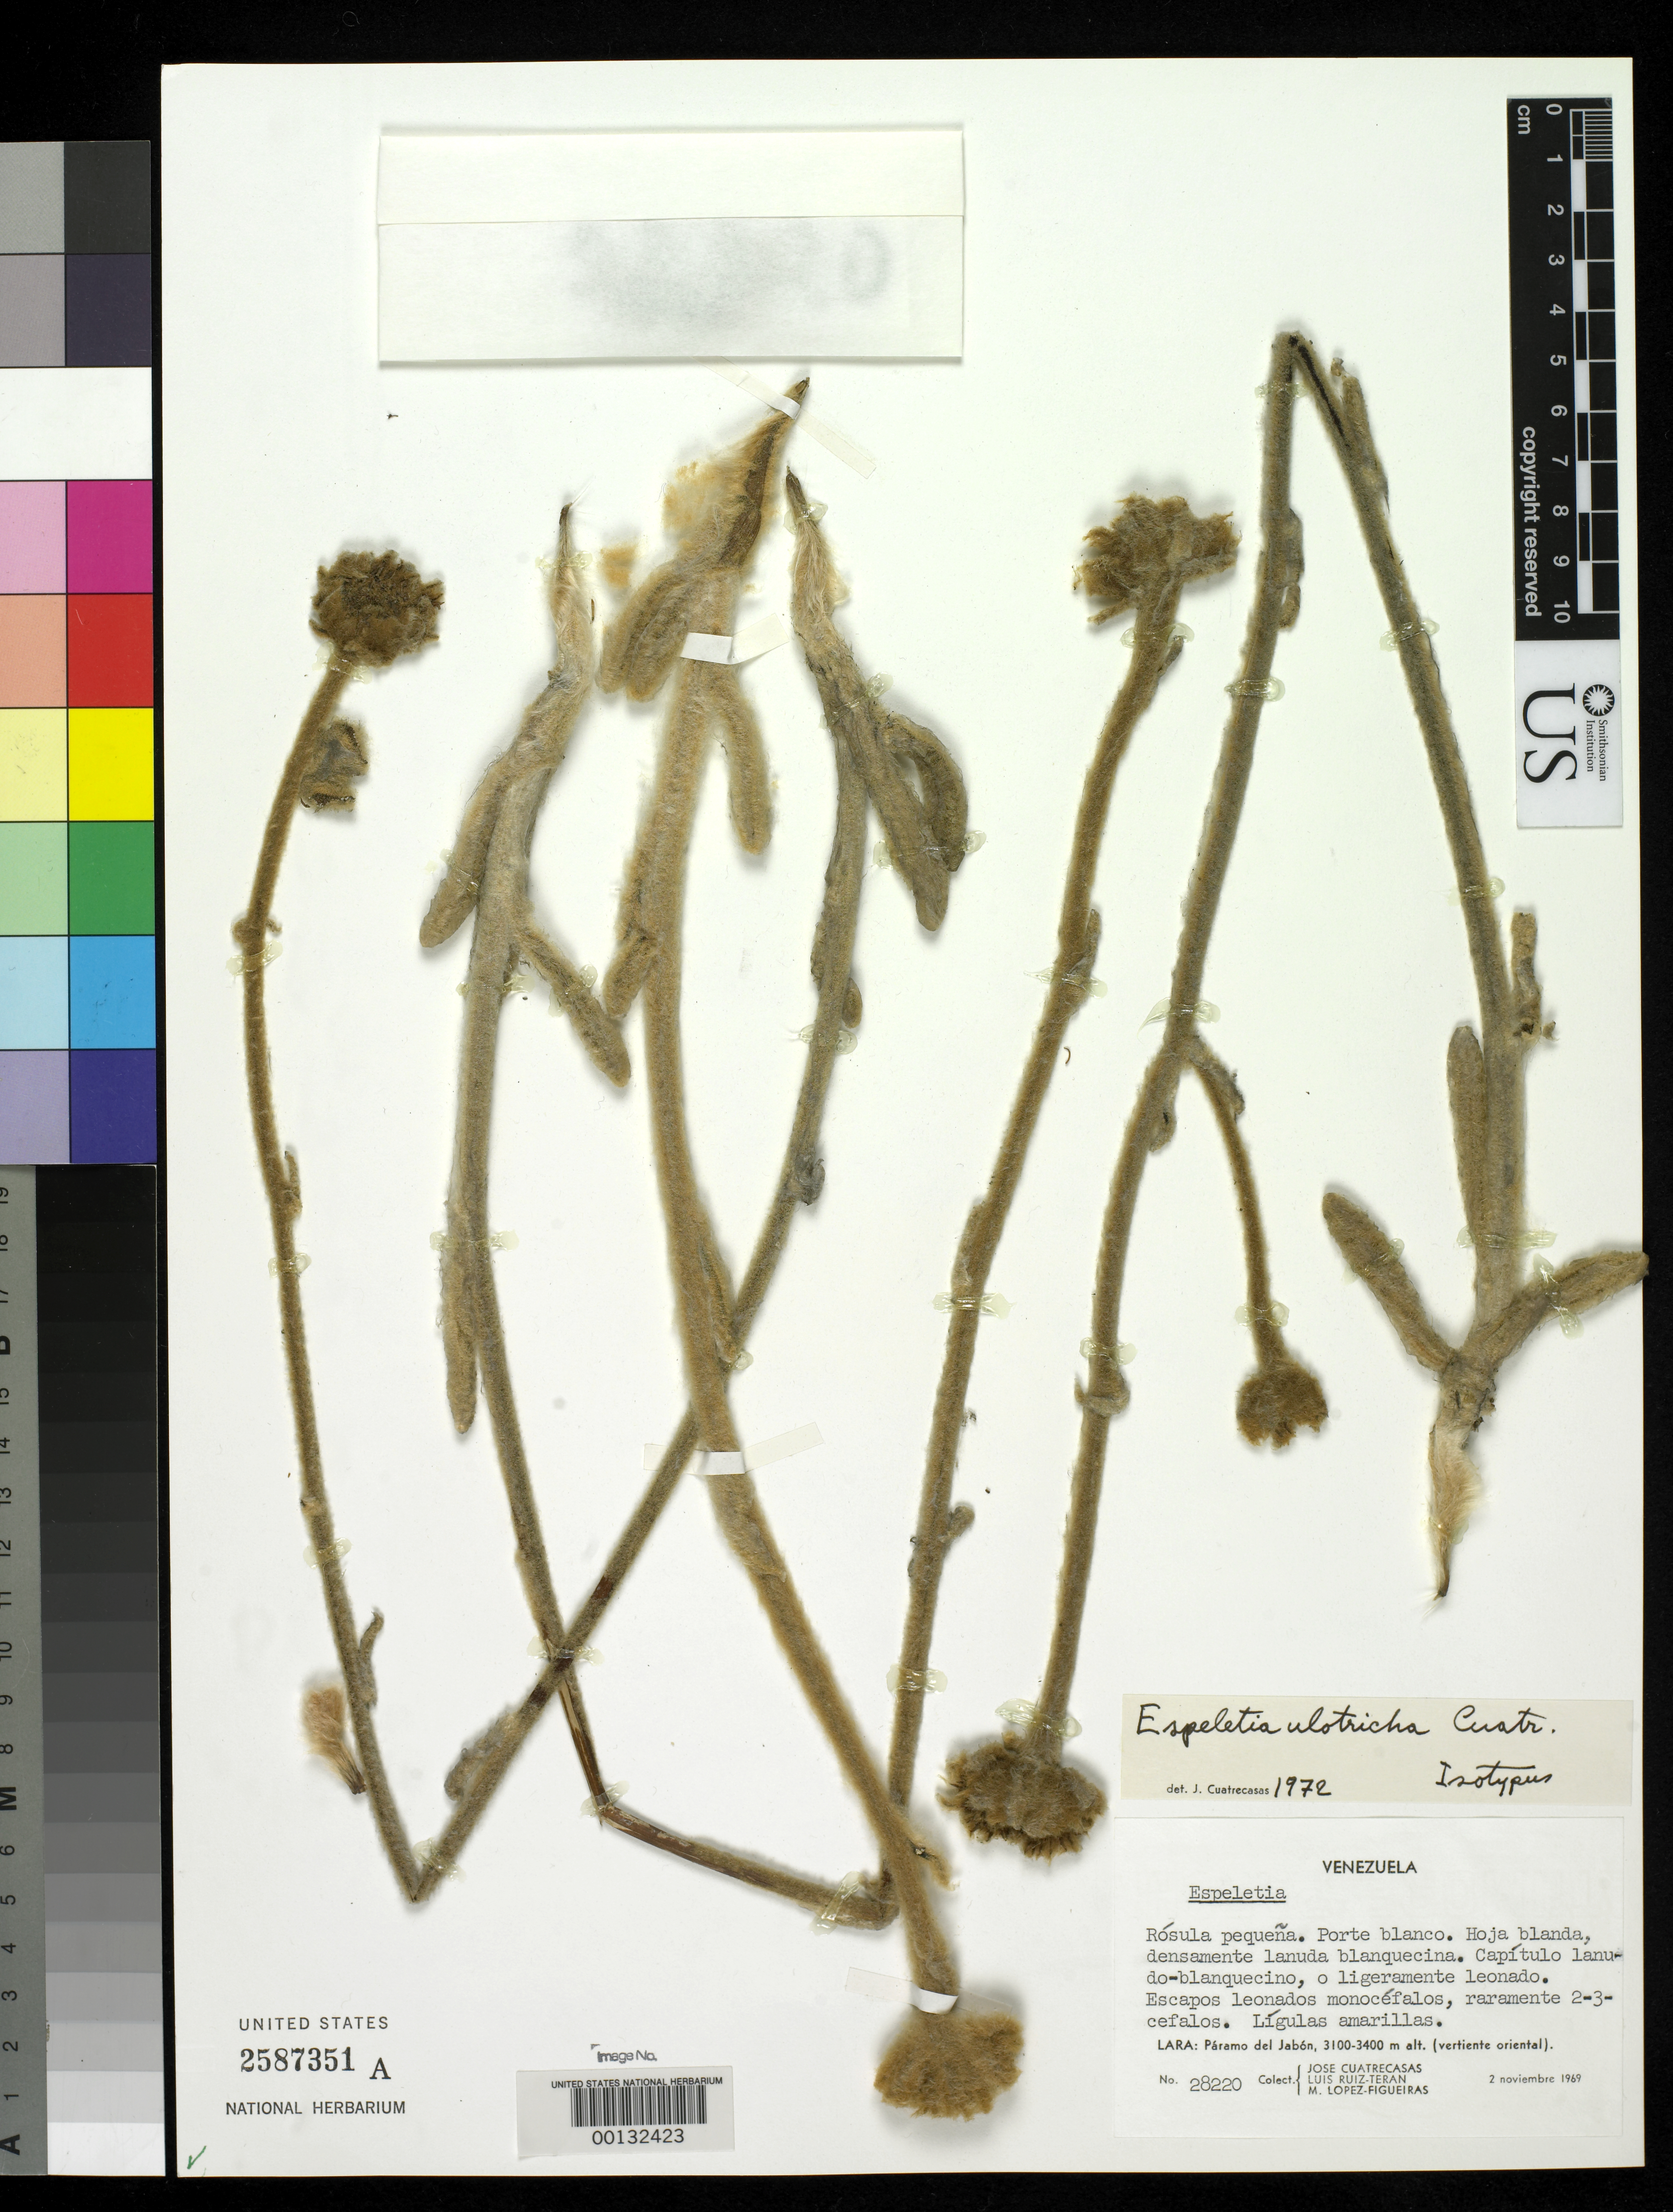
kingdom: Plantae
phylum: Tracheophyta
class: Magnoliopsida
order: Asterales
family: Asteraceae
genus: Espeletia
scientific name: Espeletia ulotricha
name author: Cuatrec.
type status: Isotype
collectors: J. Cuatrecasas, L. E. Ruíz-Terán & M. López Figueiras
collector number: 28220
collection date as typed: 02 Nov 1969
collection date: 1969-11-02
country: Venezuela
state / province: Lara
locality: Páramo del Jabon, vertiente oriental. [Páramo del Jabon, E slope.]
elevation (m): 3100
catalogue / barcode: US 2587351A